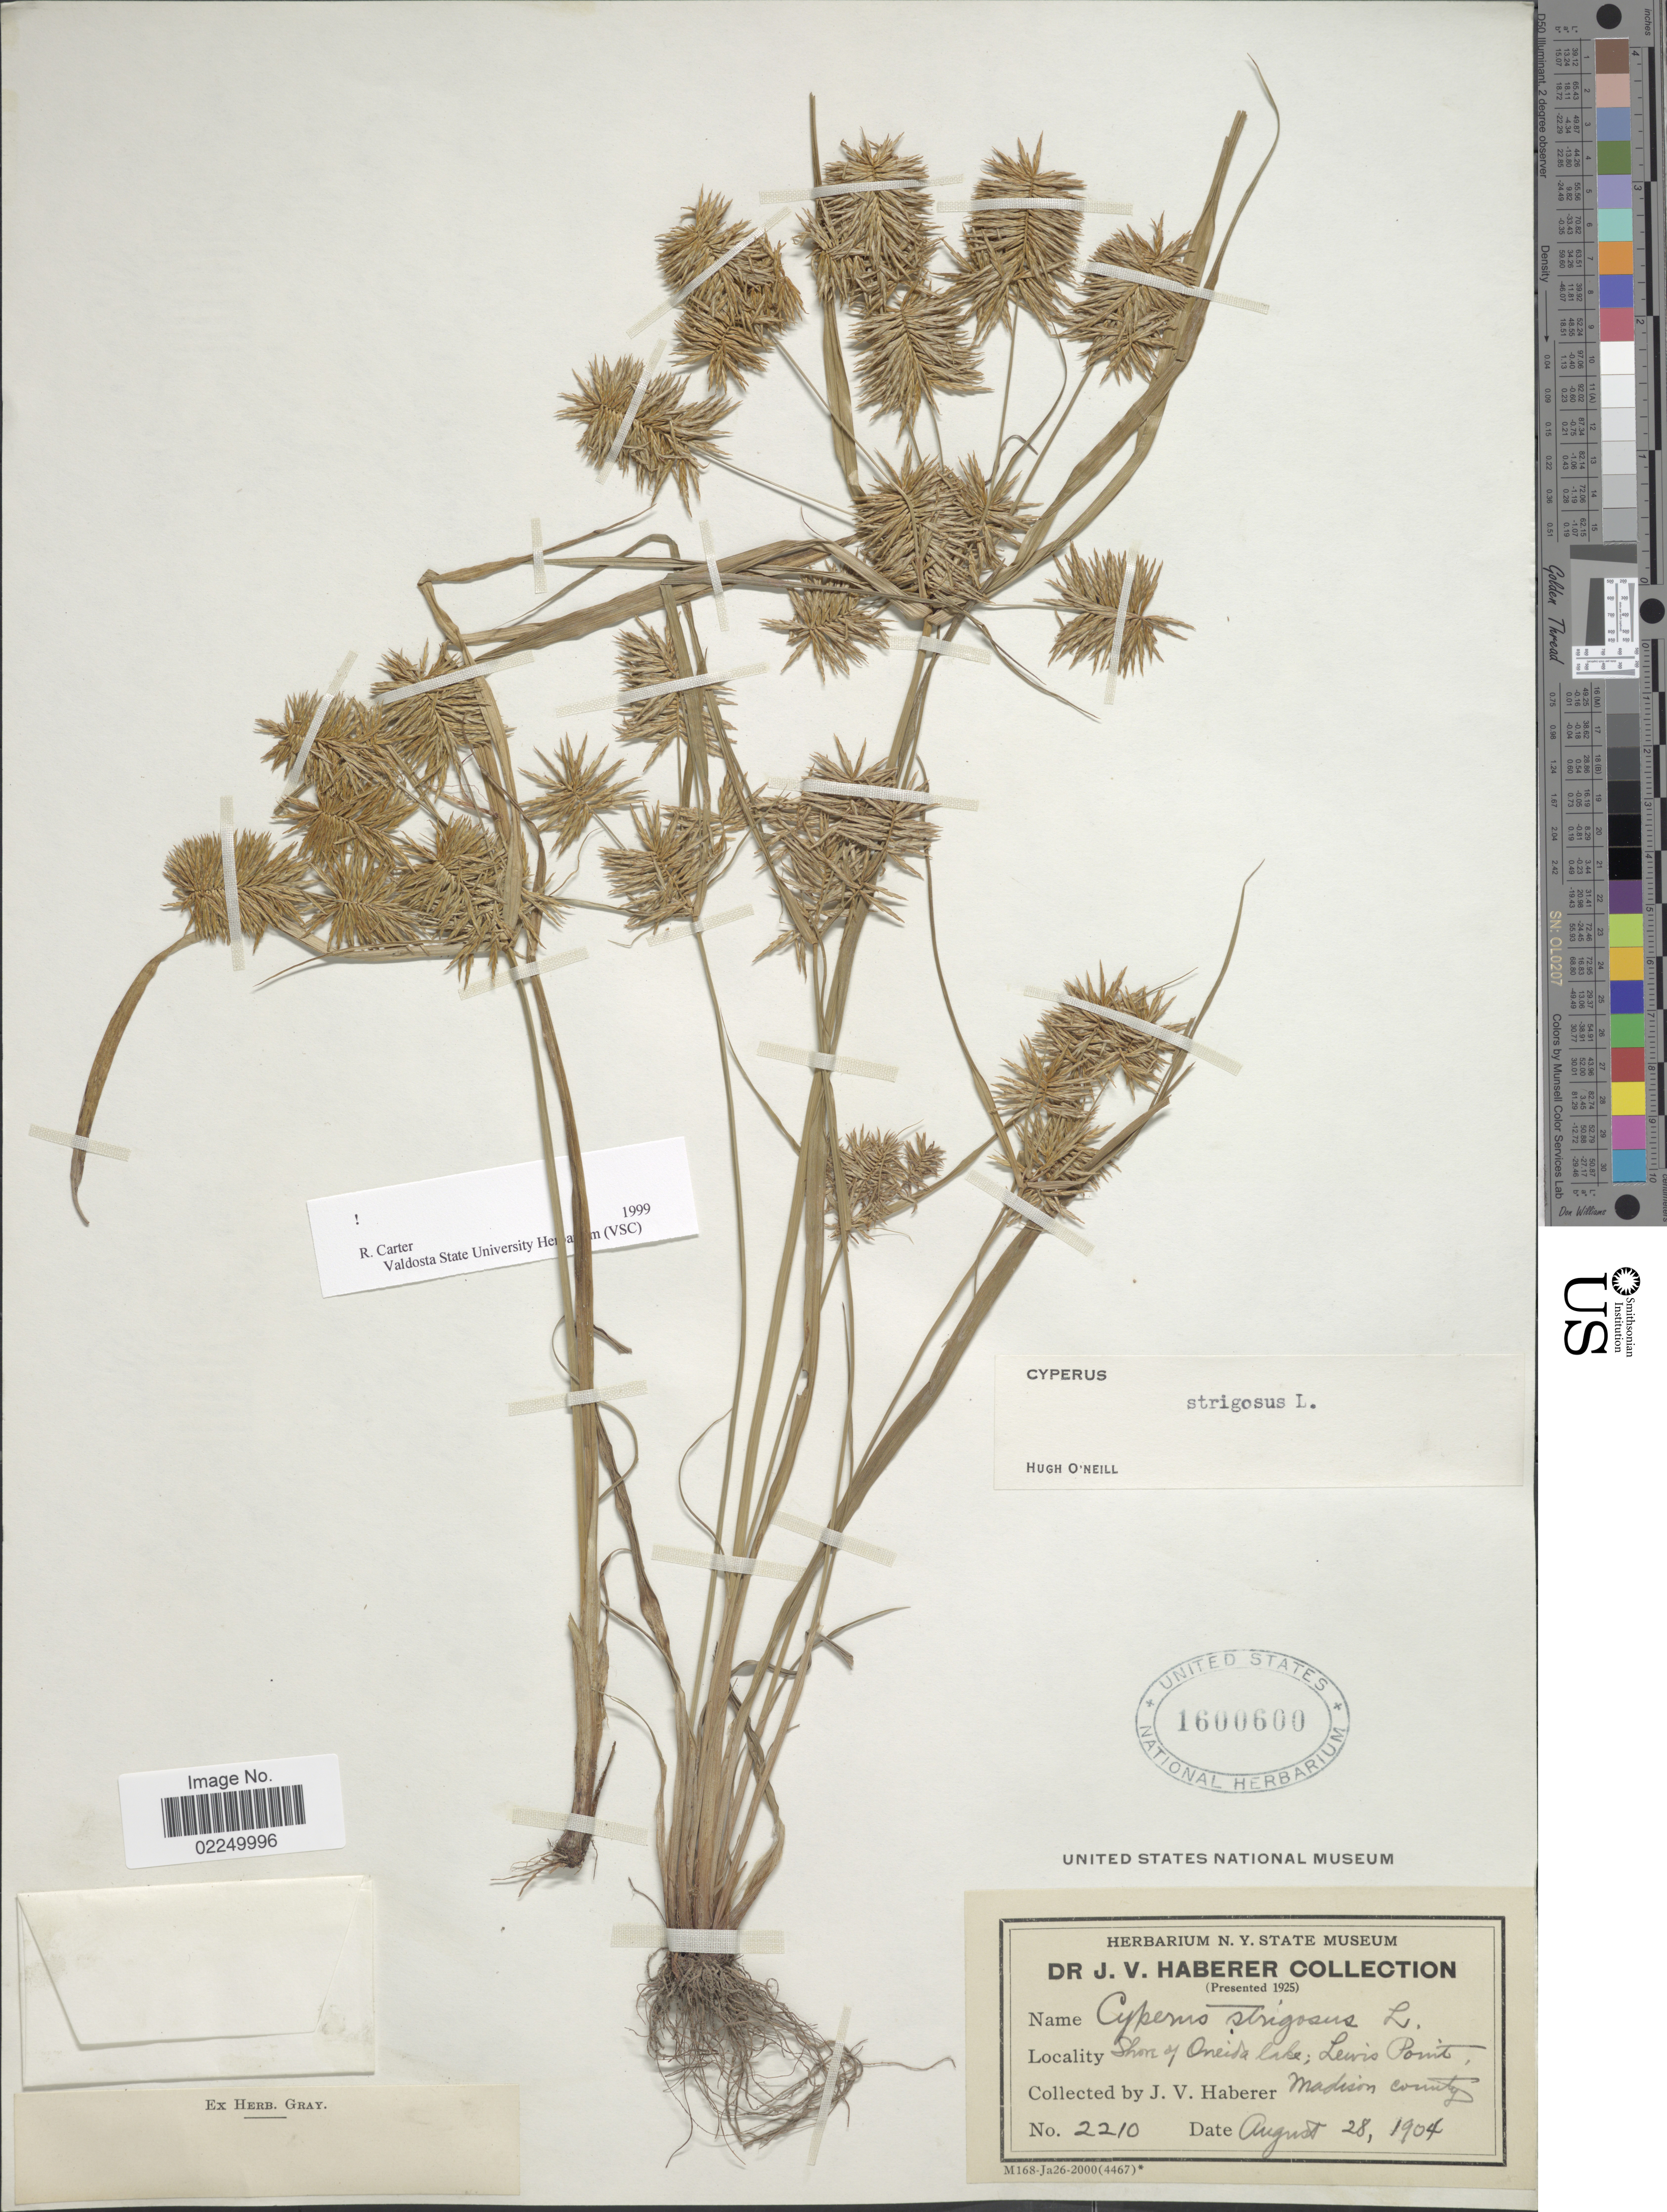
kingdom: Plantae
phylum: Tracheophyta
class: Liliopsida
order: Poales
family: Cyperaceae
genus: Cyperus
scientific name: Cyperus strigosus L.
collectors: J. V. Haberer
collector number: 2210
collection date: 1904-08-28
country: United States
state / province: New York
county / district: Oneida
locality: Shore of Oneida lake; Lewis Point, Madison County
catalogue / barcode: US 1600600